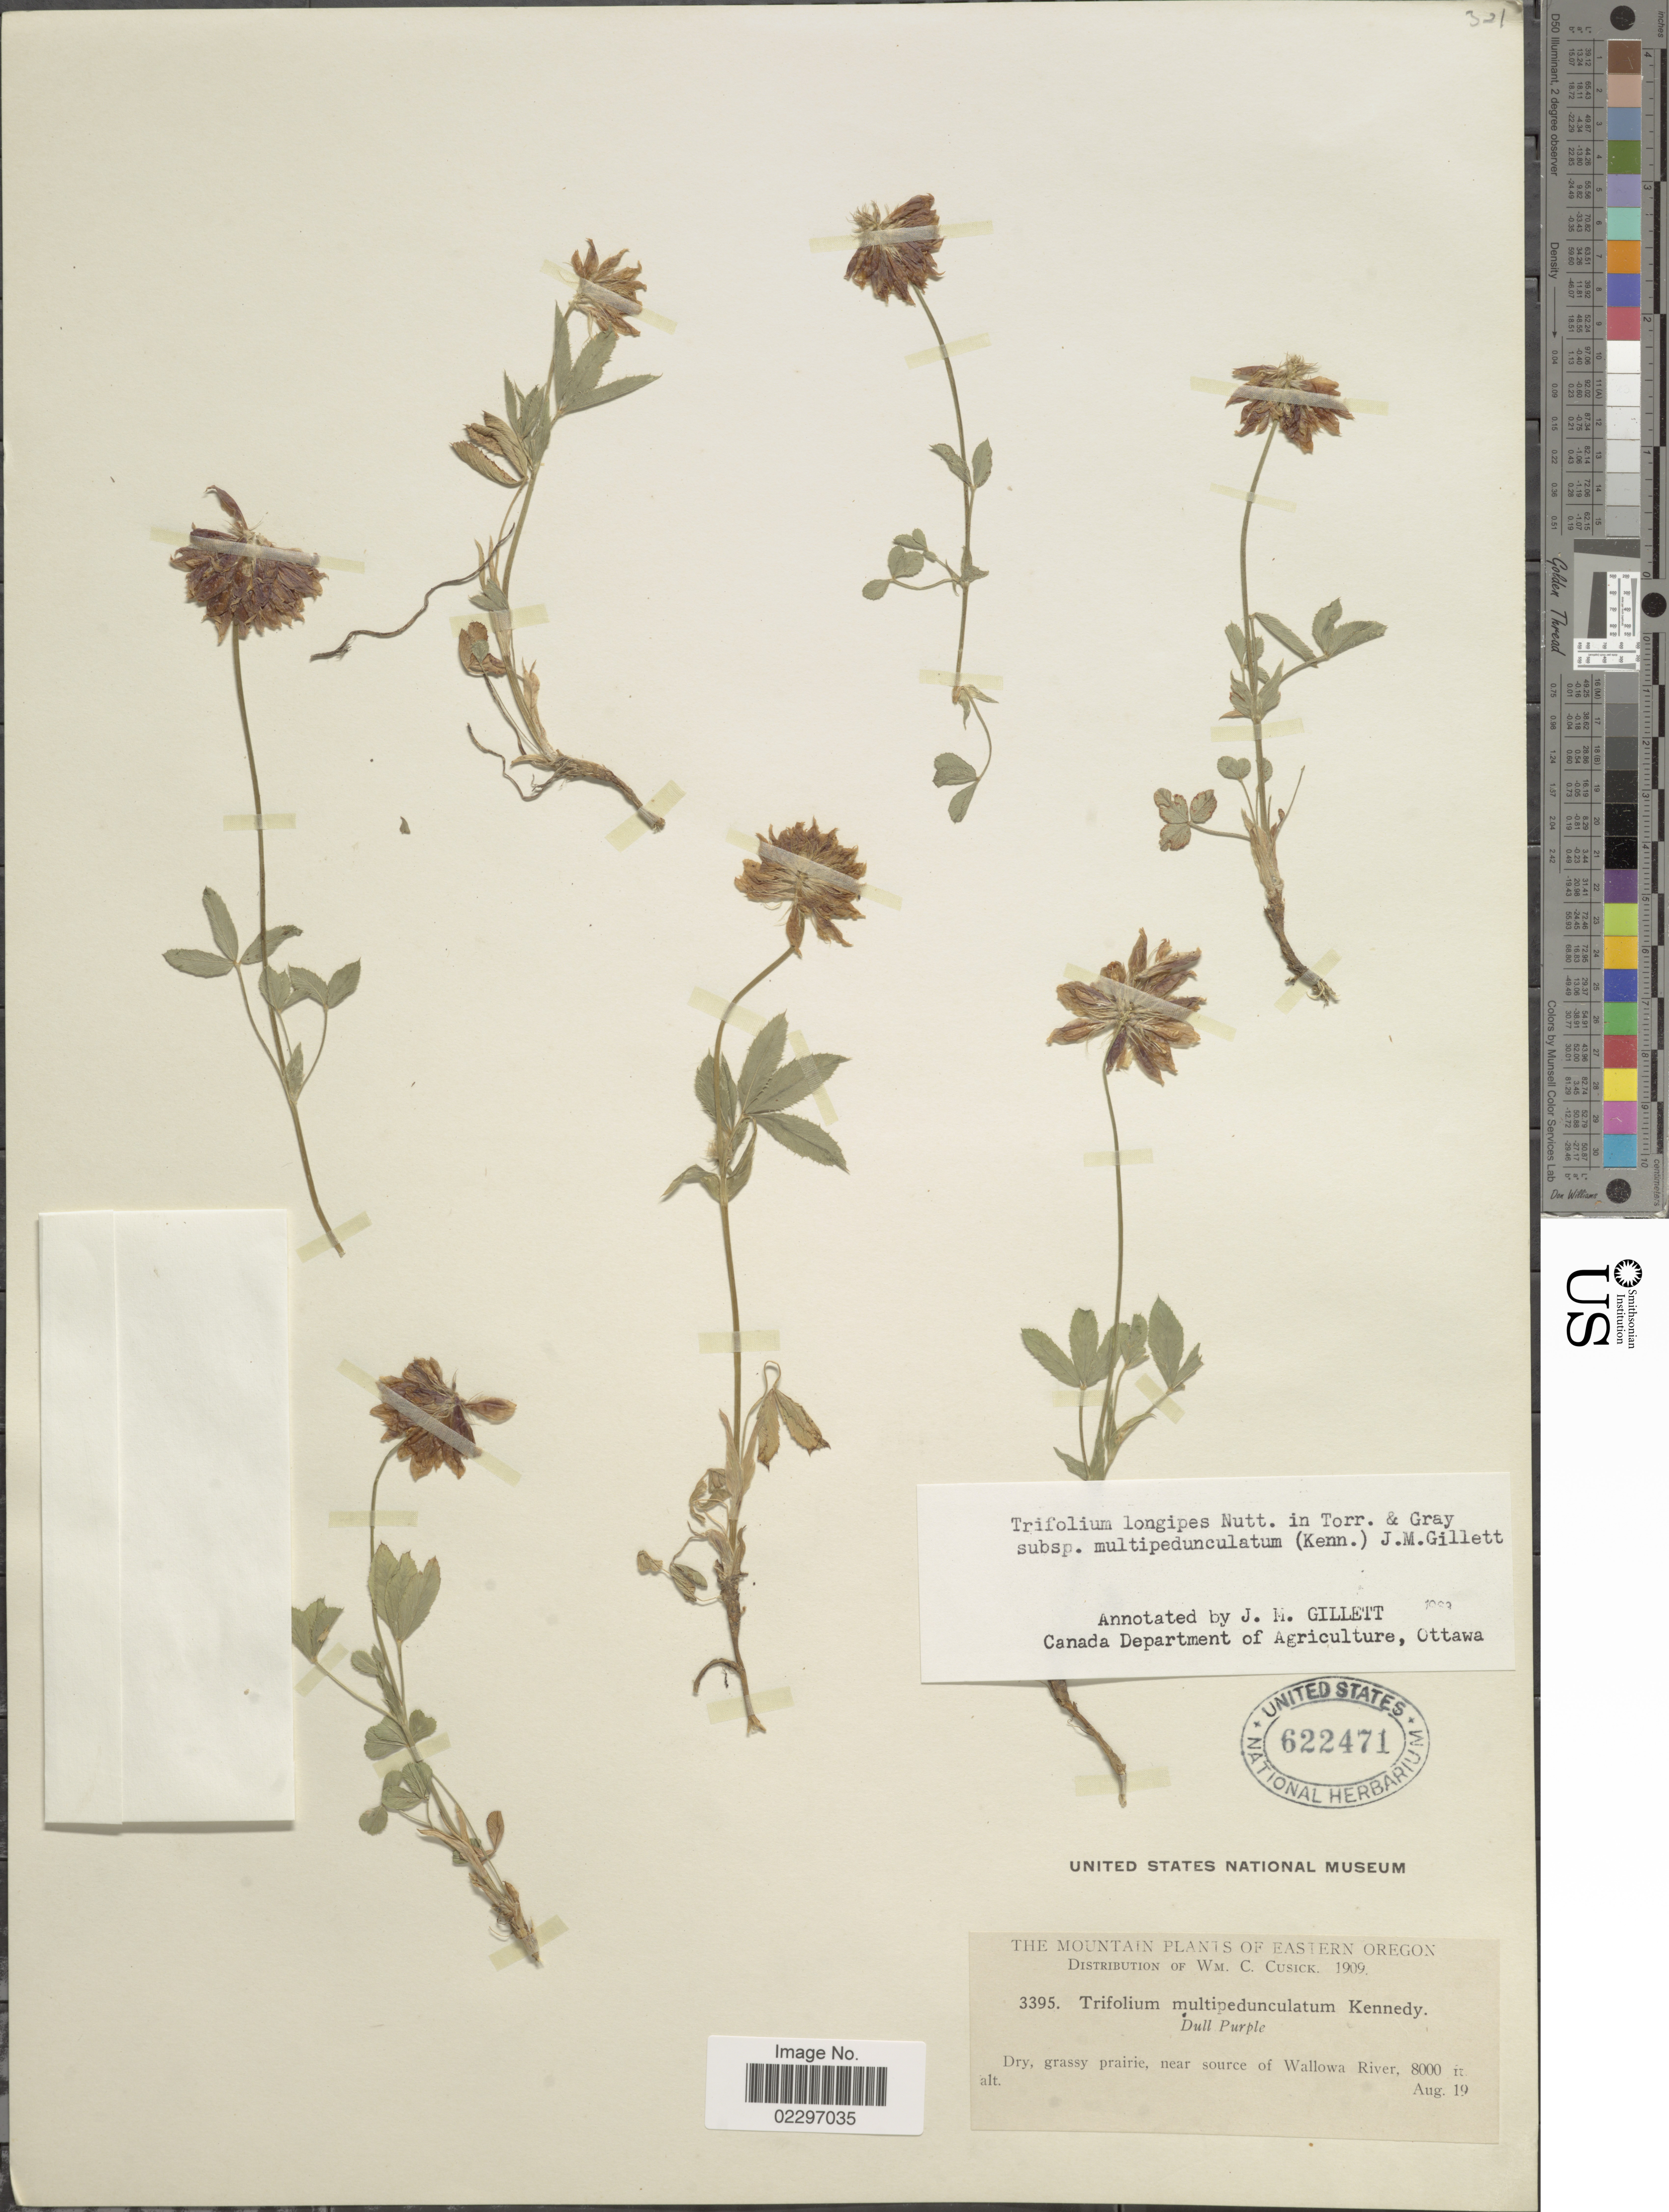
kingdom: Plantae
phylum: Tracheophyta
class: Magnoliopsida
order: Fabales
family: Fabaceae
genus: Trifolium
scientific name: Trifolium longipes subsp. multipedunculatum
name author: (P.B. Kenn.) J.M. Gillett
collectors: W. C. Cusick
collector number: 3395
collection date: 1909-08-19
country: United States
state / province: Oregon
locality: The mountain plants of Eastern Oregon. Dry, grassy prairie, near source of Wallowa River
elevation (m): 2438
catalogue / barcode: US 622471